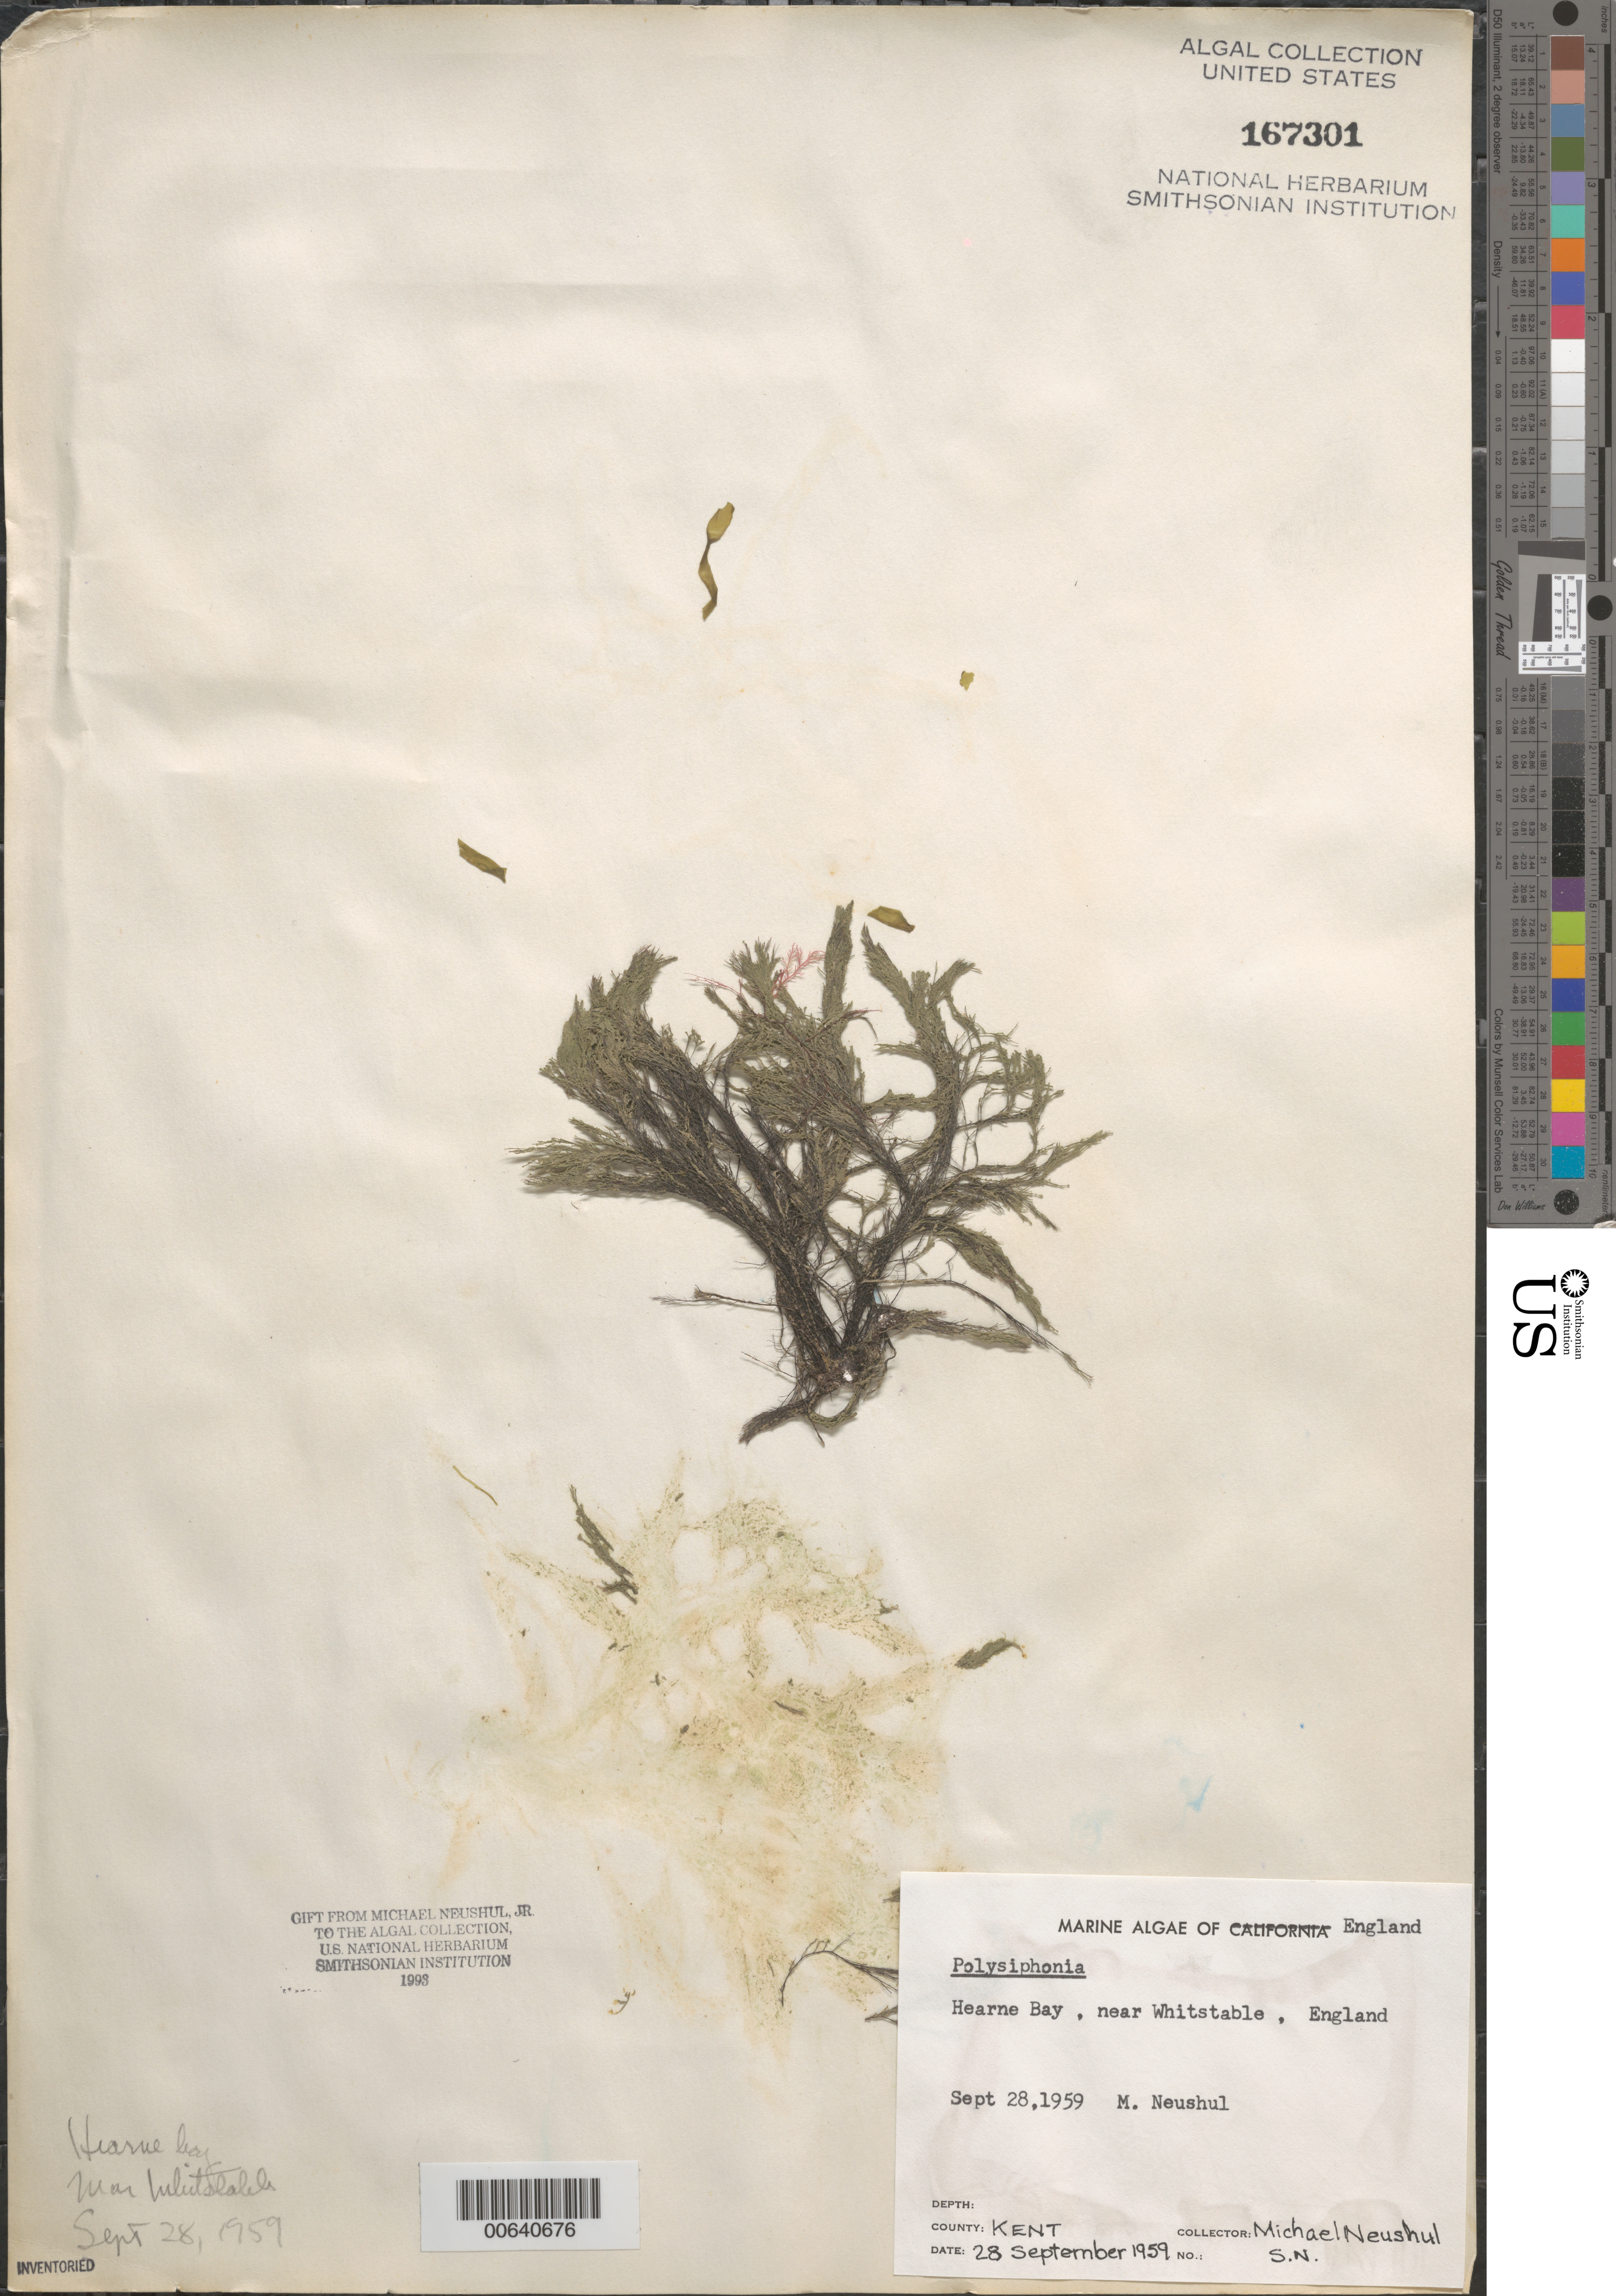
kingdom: Plantae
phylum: Rhodophyta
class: Florideophyceae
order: Ceramiales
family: Rhodomelaceae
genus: Polysiphonia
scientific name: Polysiphonia sp.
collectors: M. Neushul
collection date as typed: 28 Sep 1959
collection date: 1959-09-28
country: United Kingdom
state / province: England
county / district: Kent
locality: Hearne Bay, near Whitstable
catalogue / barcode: US 167301